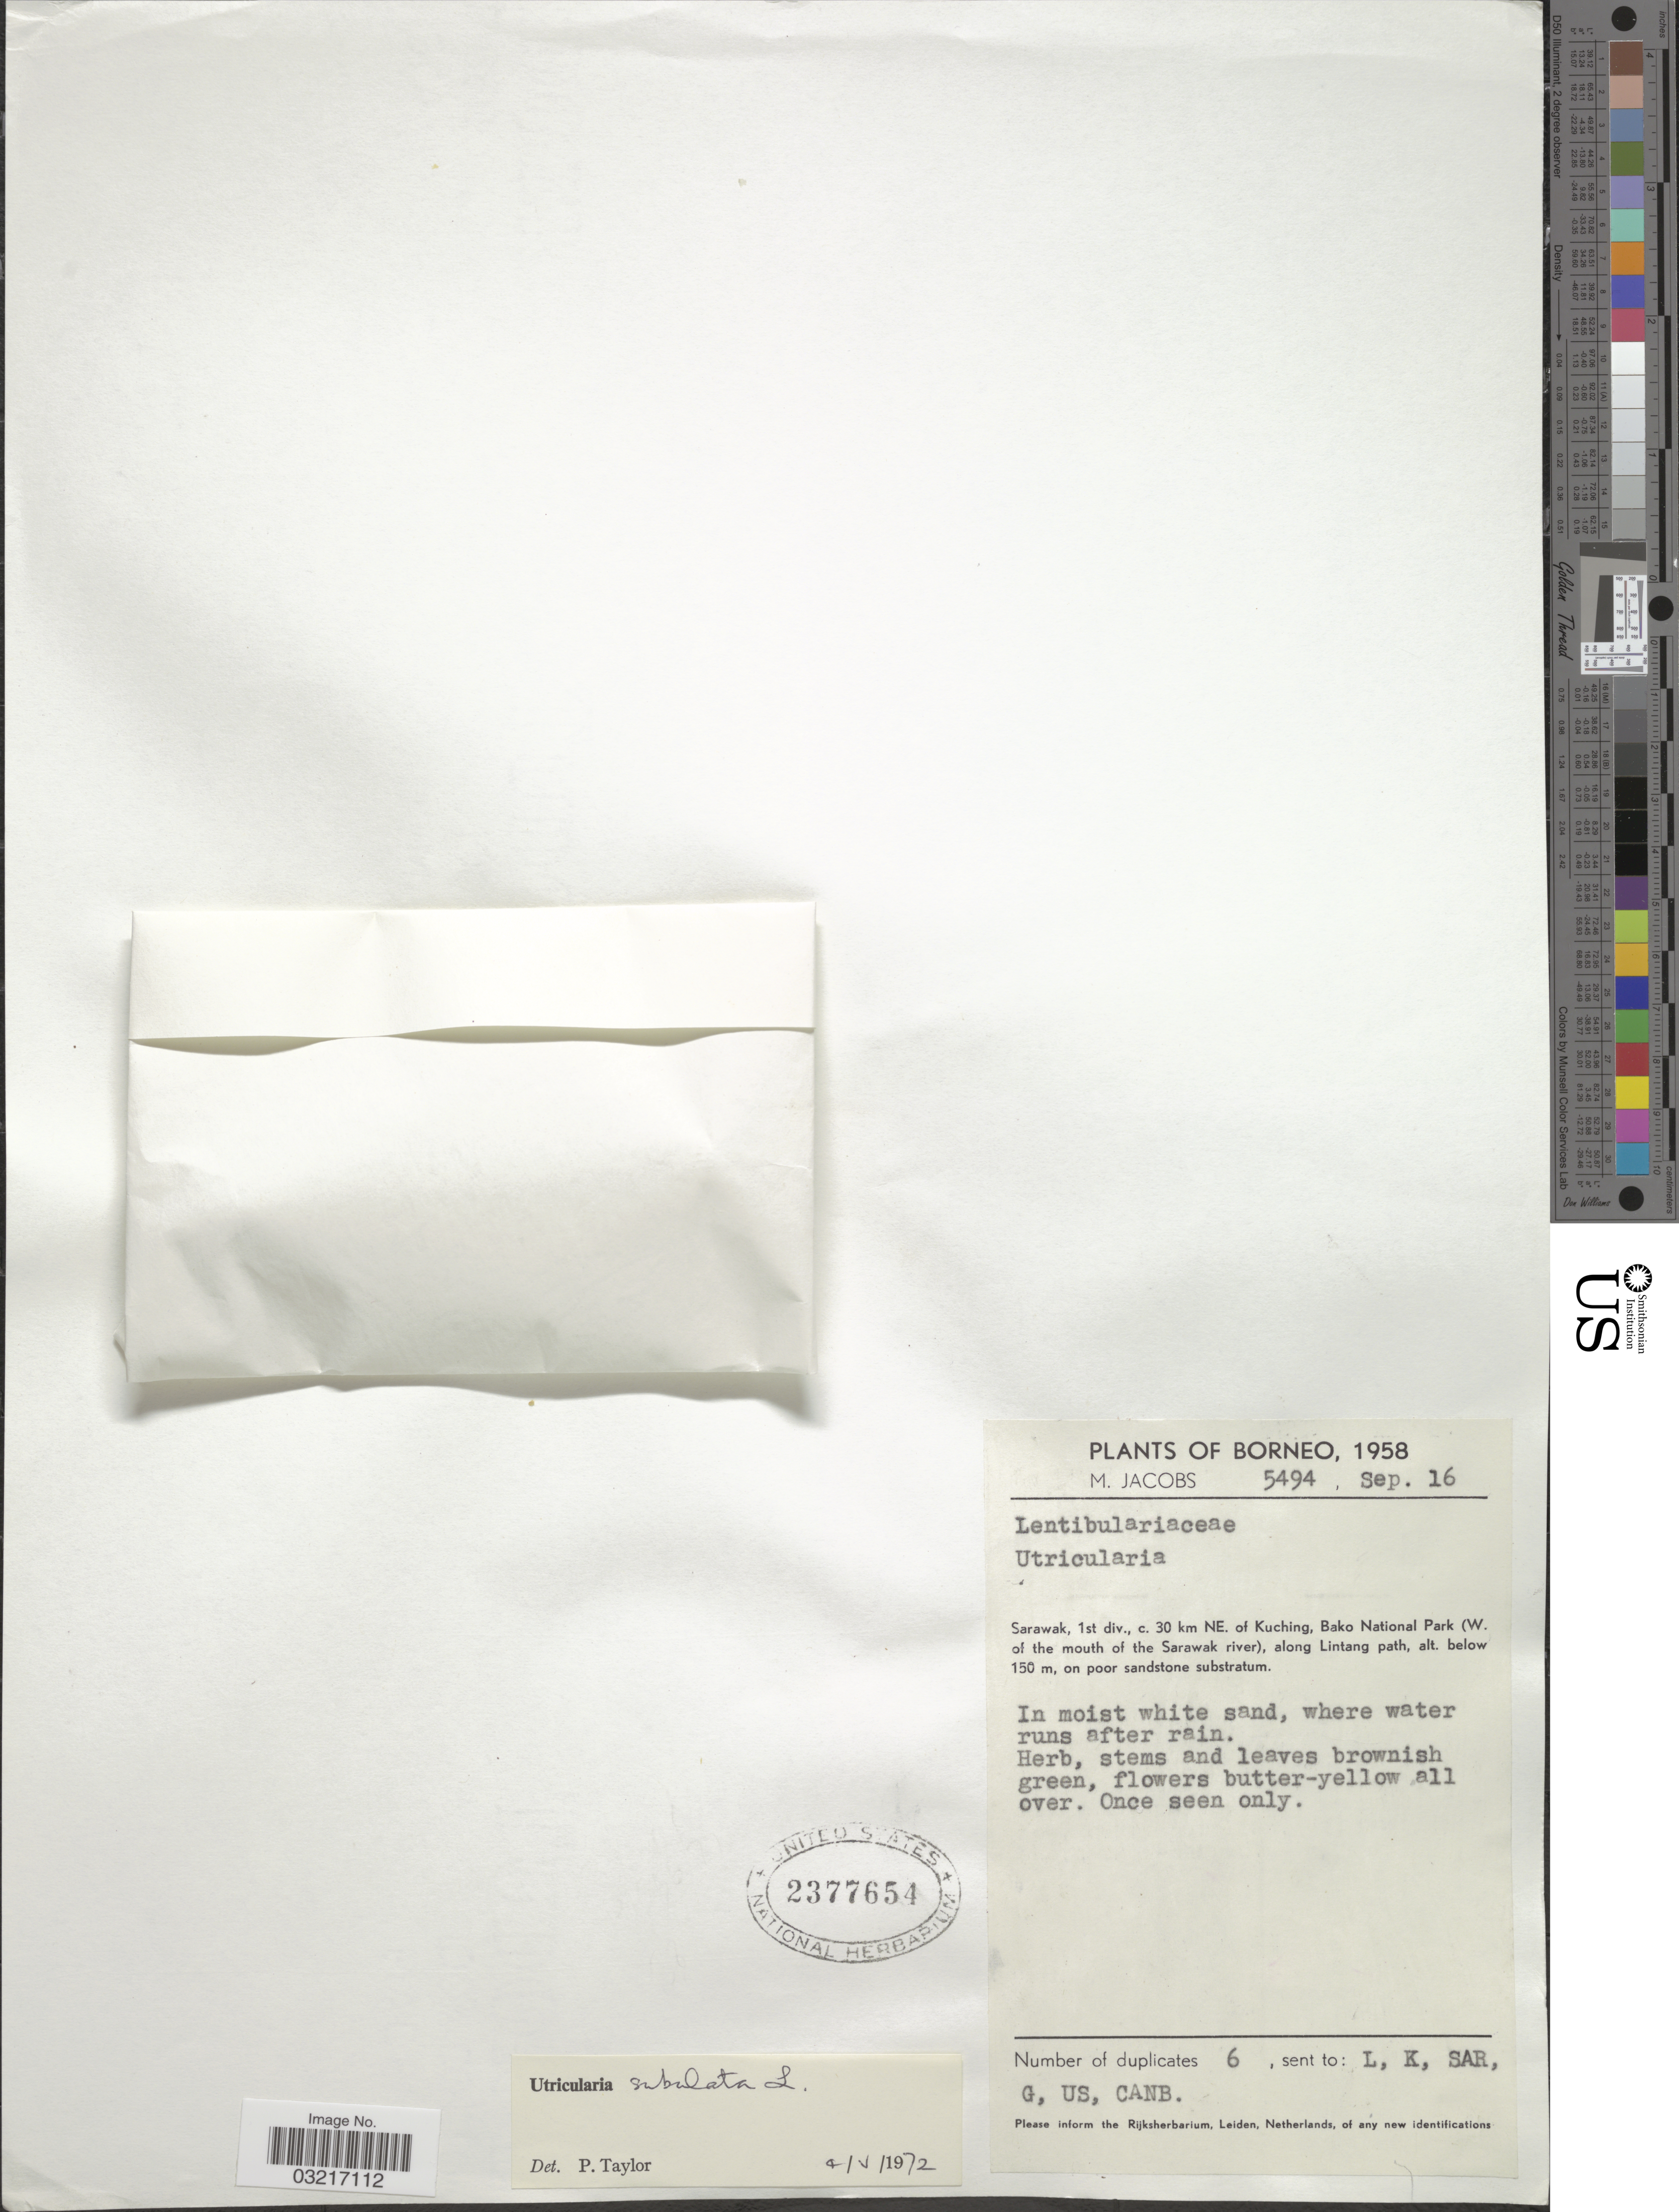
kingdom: Plantae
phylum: Tracheophyta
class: Magnoliopsida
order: Lamiales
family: Lentibulariaceae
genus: Utricularia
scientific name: Utricularia subulata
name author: L.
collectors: M. Jacobs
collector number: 5494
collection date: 1958-09-16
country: Malaysia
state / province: Sarawak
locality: Borneo. 1st div., c. 30 km NE. of Kuching, Bako National Park (W. of the mouth of the Serawak river), along Lintang path.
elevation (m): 150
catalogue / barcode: US 2377654